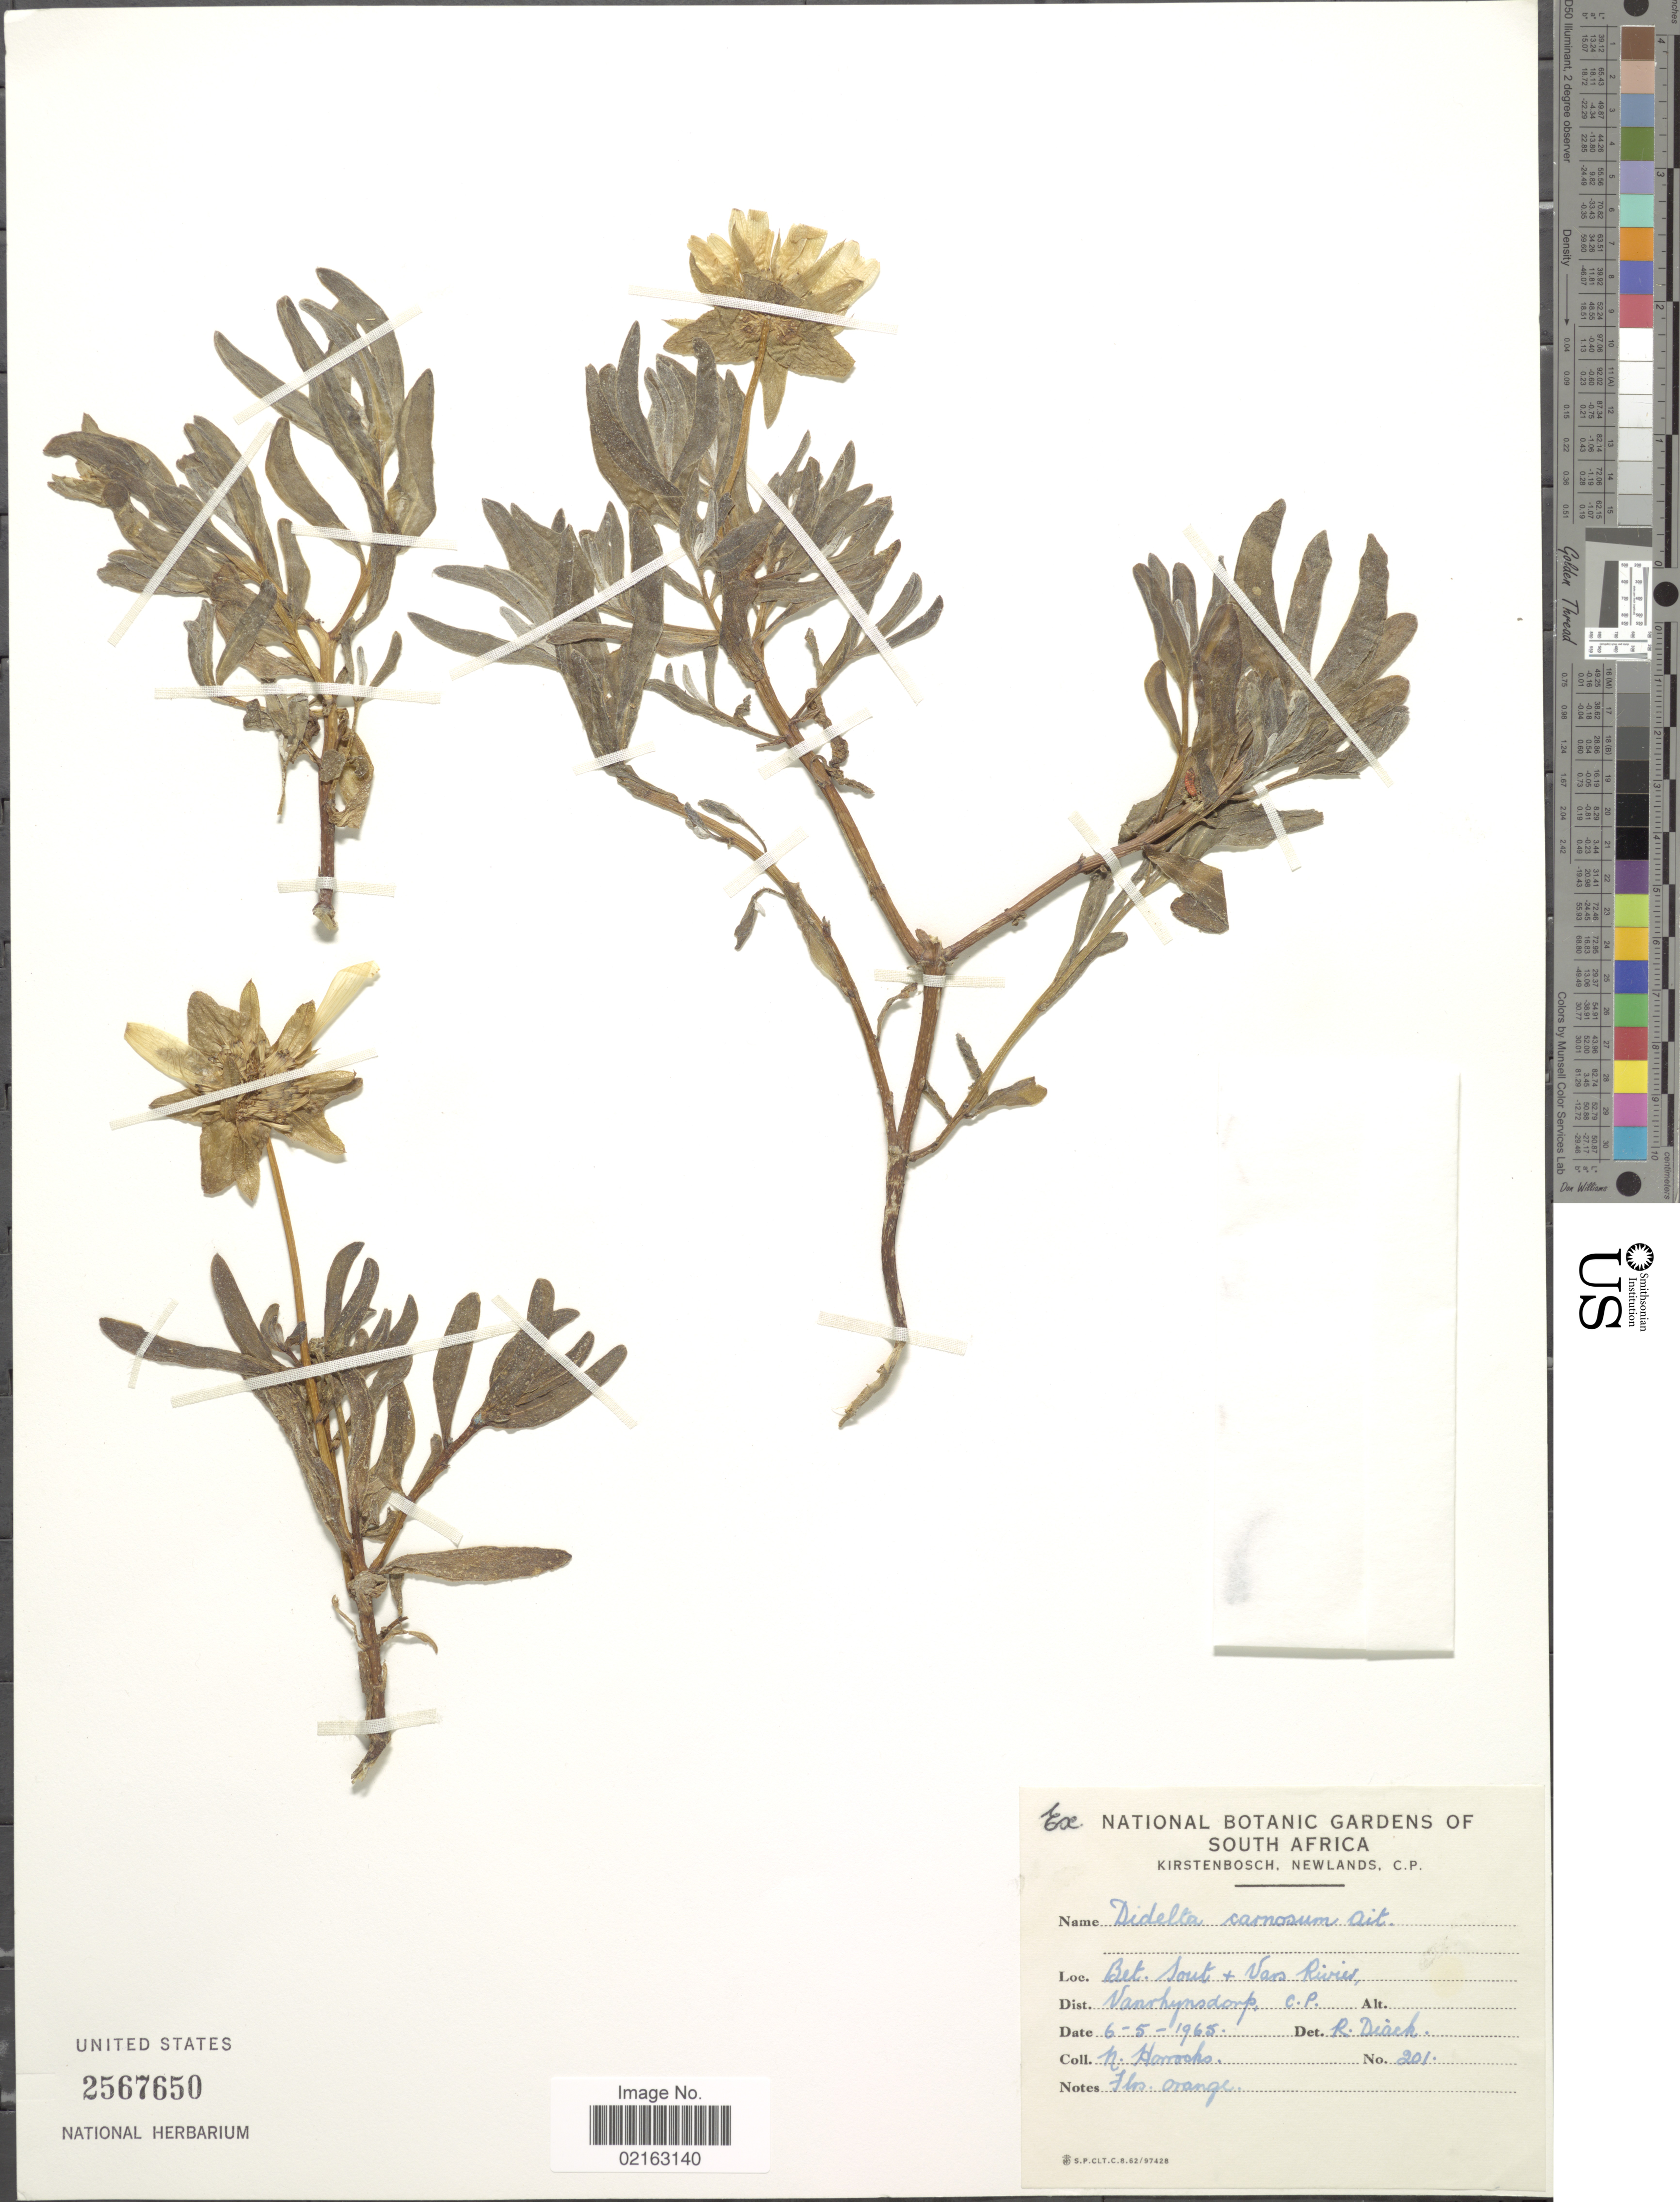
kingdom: Plantae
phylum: Tracheophyta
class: Magnoliopsida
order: Asterales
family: Asteraceae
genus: Didelta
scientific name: Didelta carnosa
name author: (L. f.) Aiton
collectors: N. Horrocks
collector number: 201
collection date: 1965-05-06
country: South Africa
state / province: Western Cape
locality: Bet. Sout + Vars Rivier. Dist. Vanrhynsdorp C.P.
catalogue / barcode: US 2567650